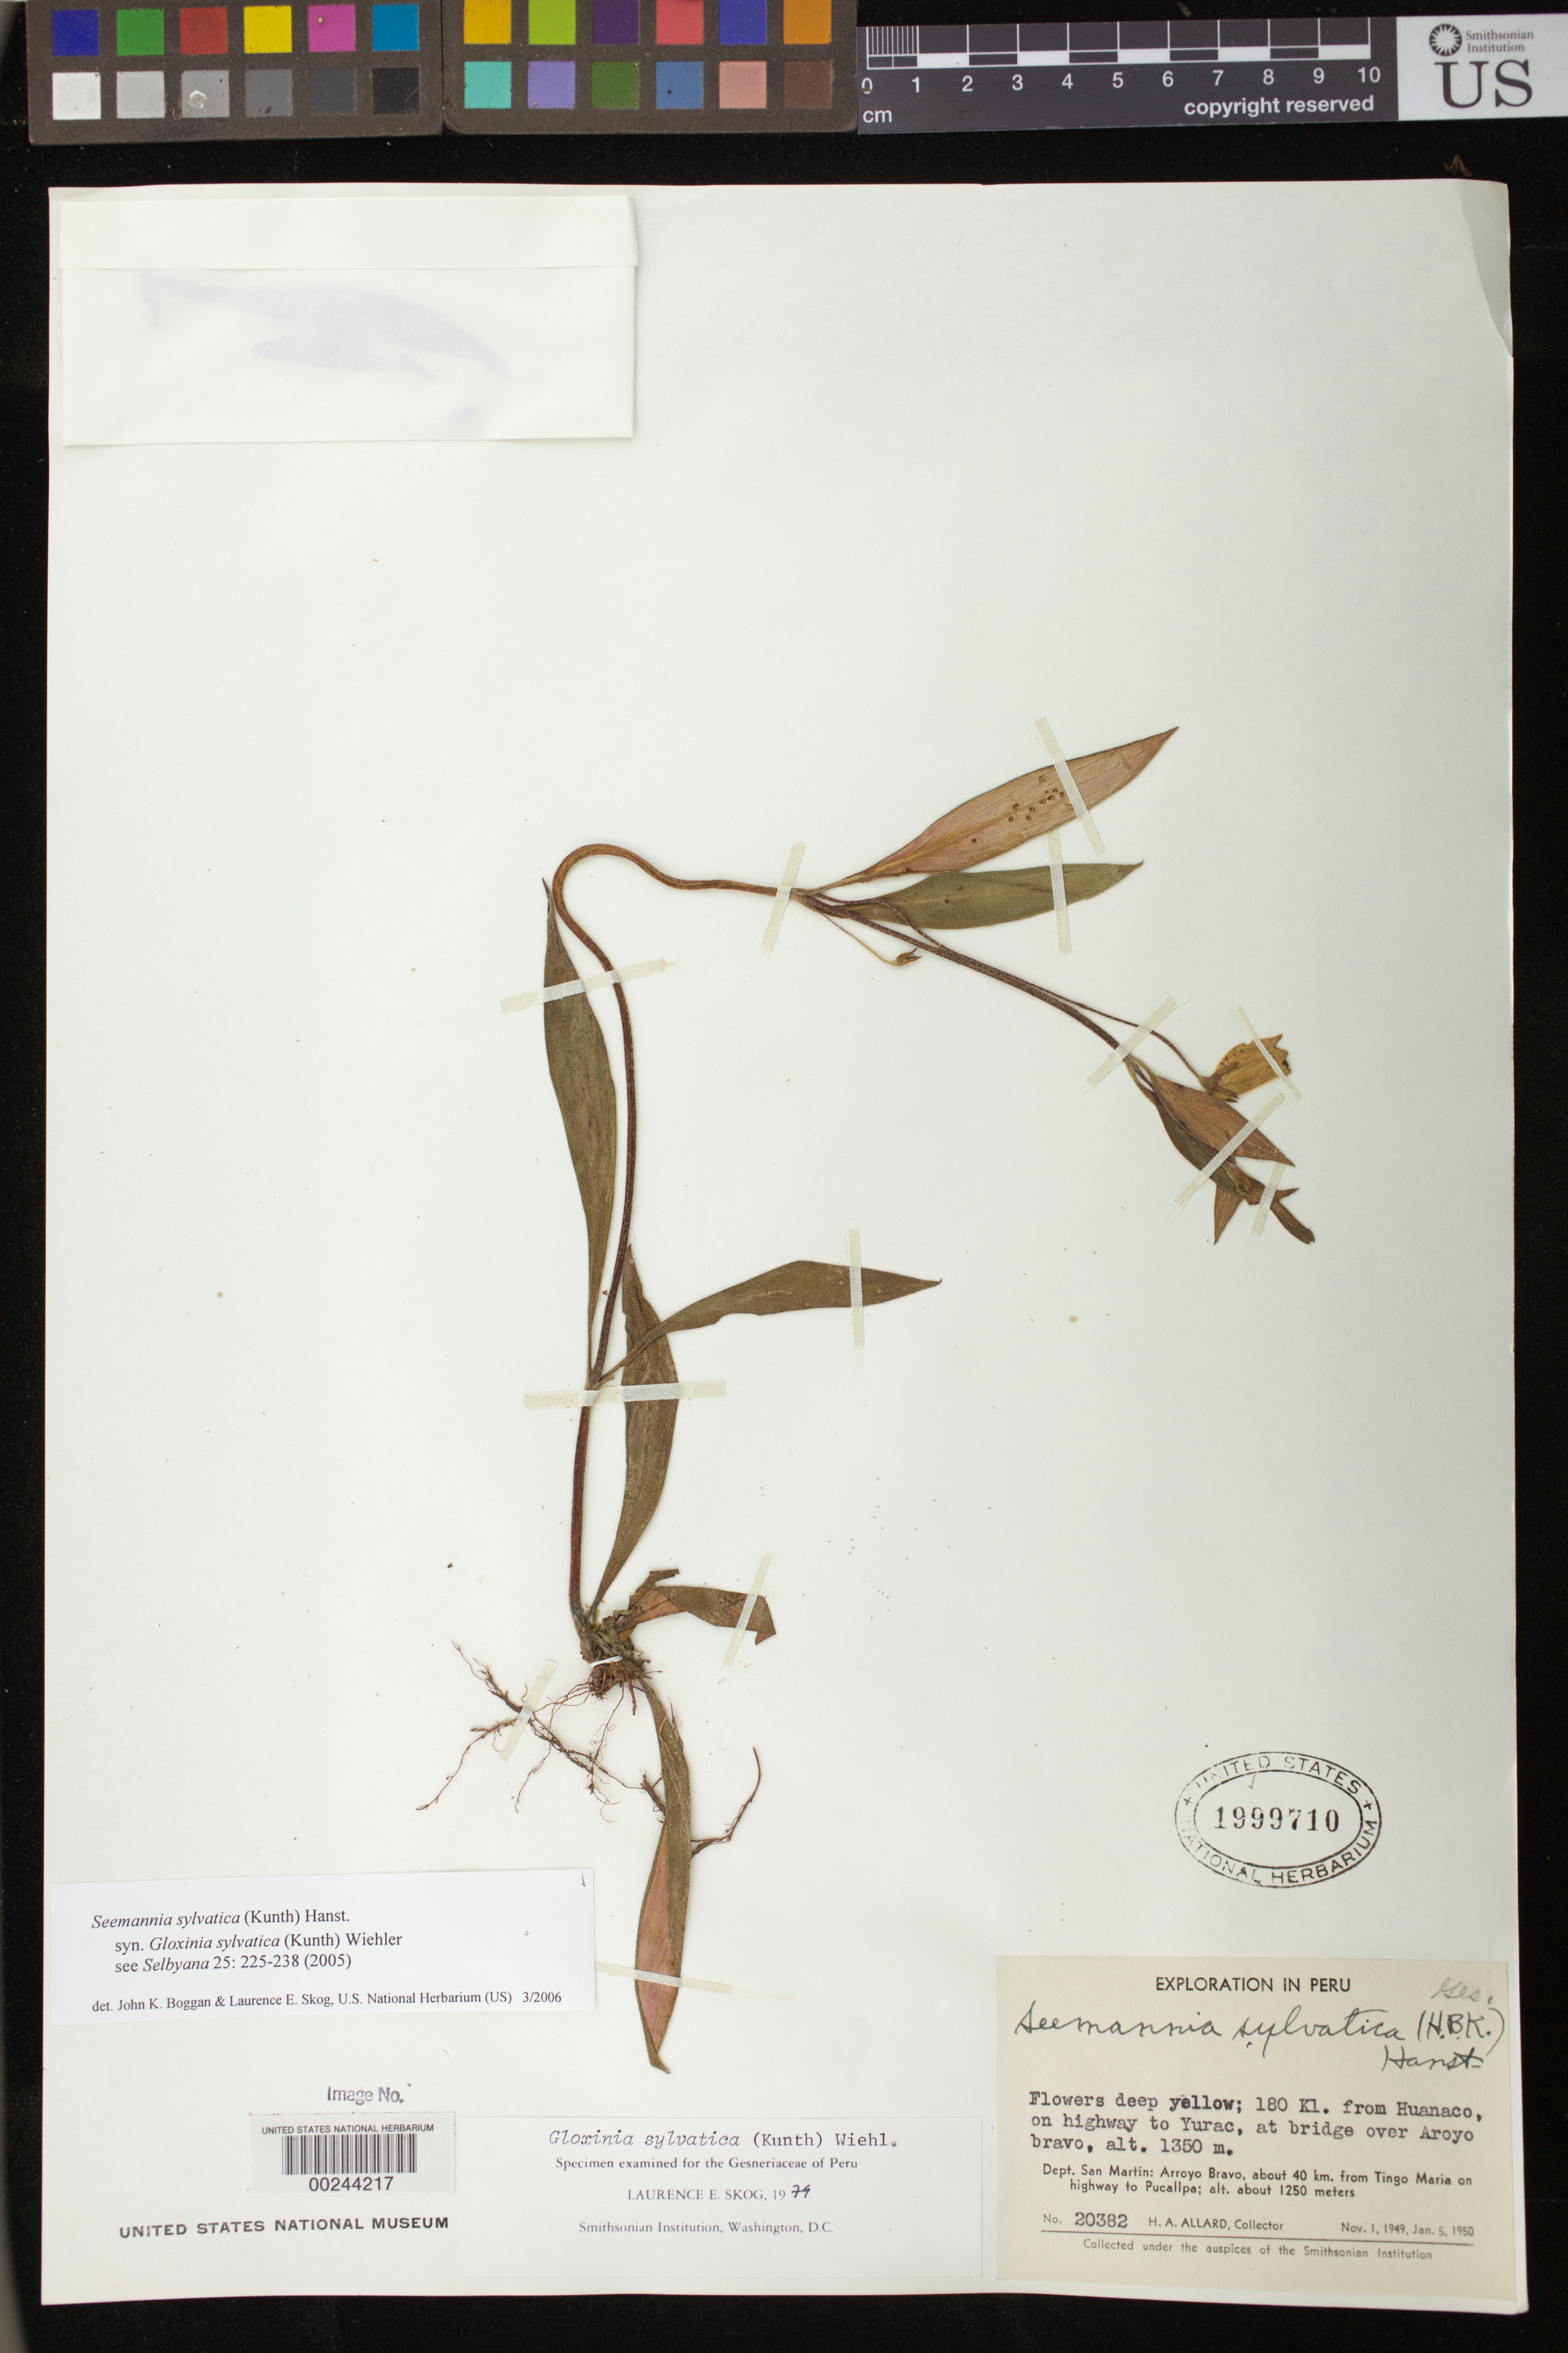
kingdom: Plantae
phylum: Tracheophyta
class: Magnoliopsida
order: Lamiales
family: Gesneriaceae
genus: Seemannia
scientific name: Seemannia sylvatica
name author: (Kunth) Hanst.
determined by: Boggan, J. K.; Skog, L. E.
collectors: H. A. Allard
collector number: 20382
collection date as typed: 1949-50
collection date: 1949/1950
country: Peru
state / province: San Martín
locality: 180 km from Huanuco along highway to Yurac, at the bridge over Arroyo Bravo, about 40 km from Tingo Maria on highway to Pucallpa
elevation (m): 1350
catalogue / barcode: US 1999710